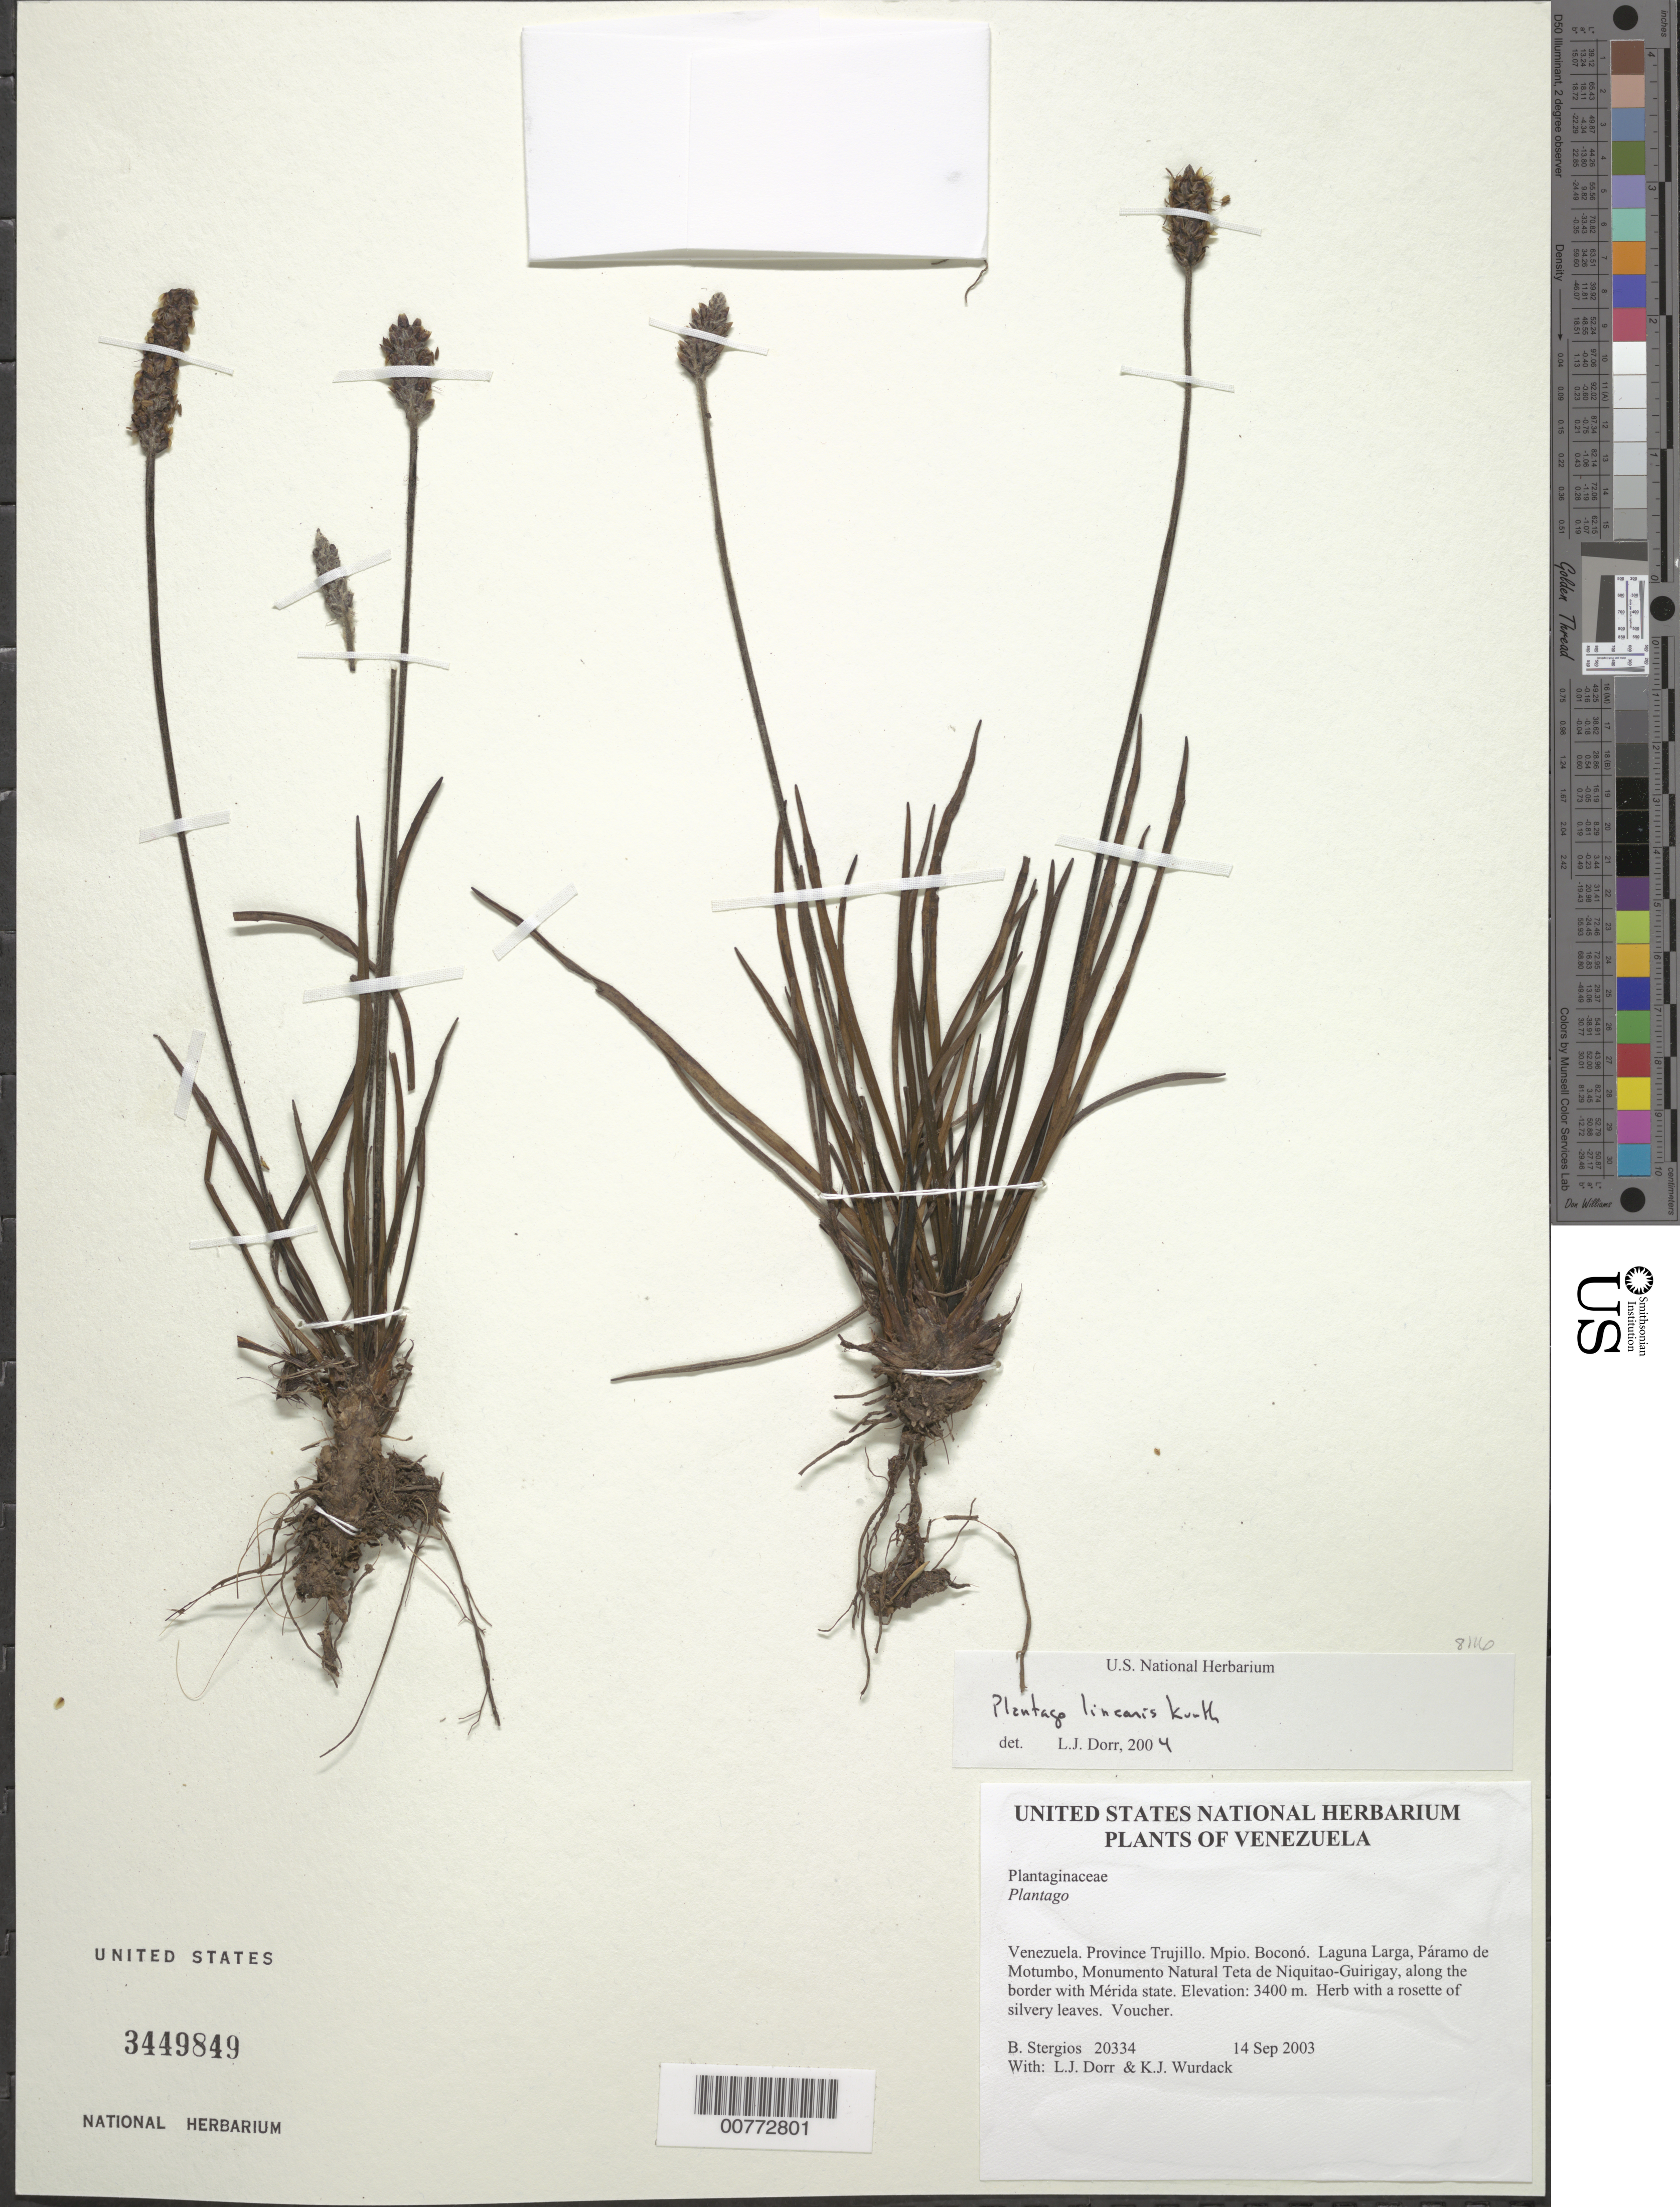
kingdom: Plantae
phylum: Tracheophyta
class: Magnoliopsida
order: Lamiales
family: Plantaginaceae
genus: Plantago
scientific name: Plantago linearis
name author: Kunth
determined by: Dorr, L. J., (BOT), Smithsonian Institution - National Museum of Natural History (UNITED STATES)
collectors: B. G. Stergios, L. J. Dorr & K. Wurdack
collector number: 20334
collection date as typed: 14 Sep 2003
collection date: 2003-09-14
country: Venezuela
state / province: Trujillo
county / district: Boconó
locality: Laguna Larga, Páramo de Motumbo, Monumento Natural Teta de Niquitao-Guirigay, along the border with Mérida state.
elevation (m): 3400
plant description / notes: NY, PORT, US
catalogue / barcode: US 3449849